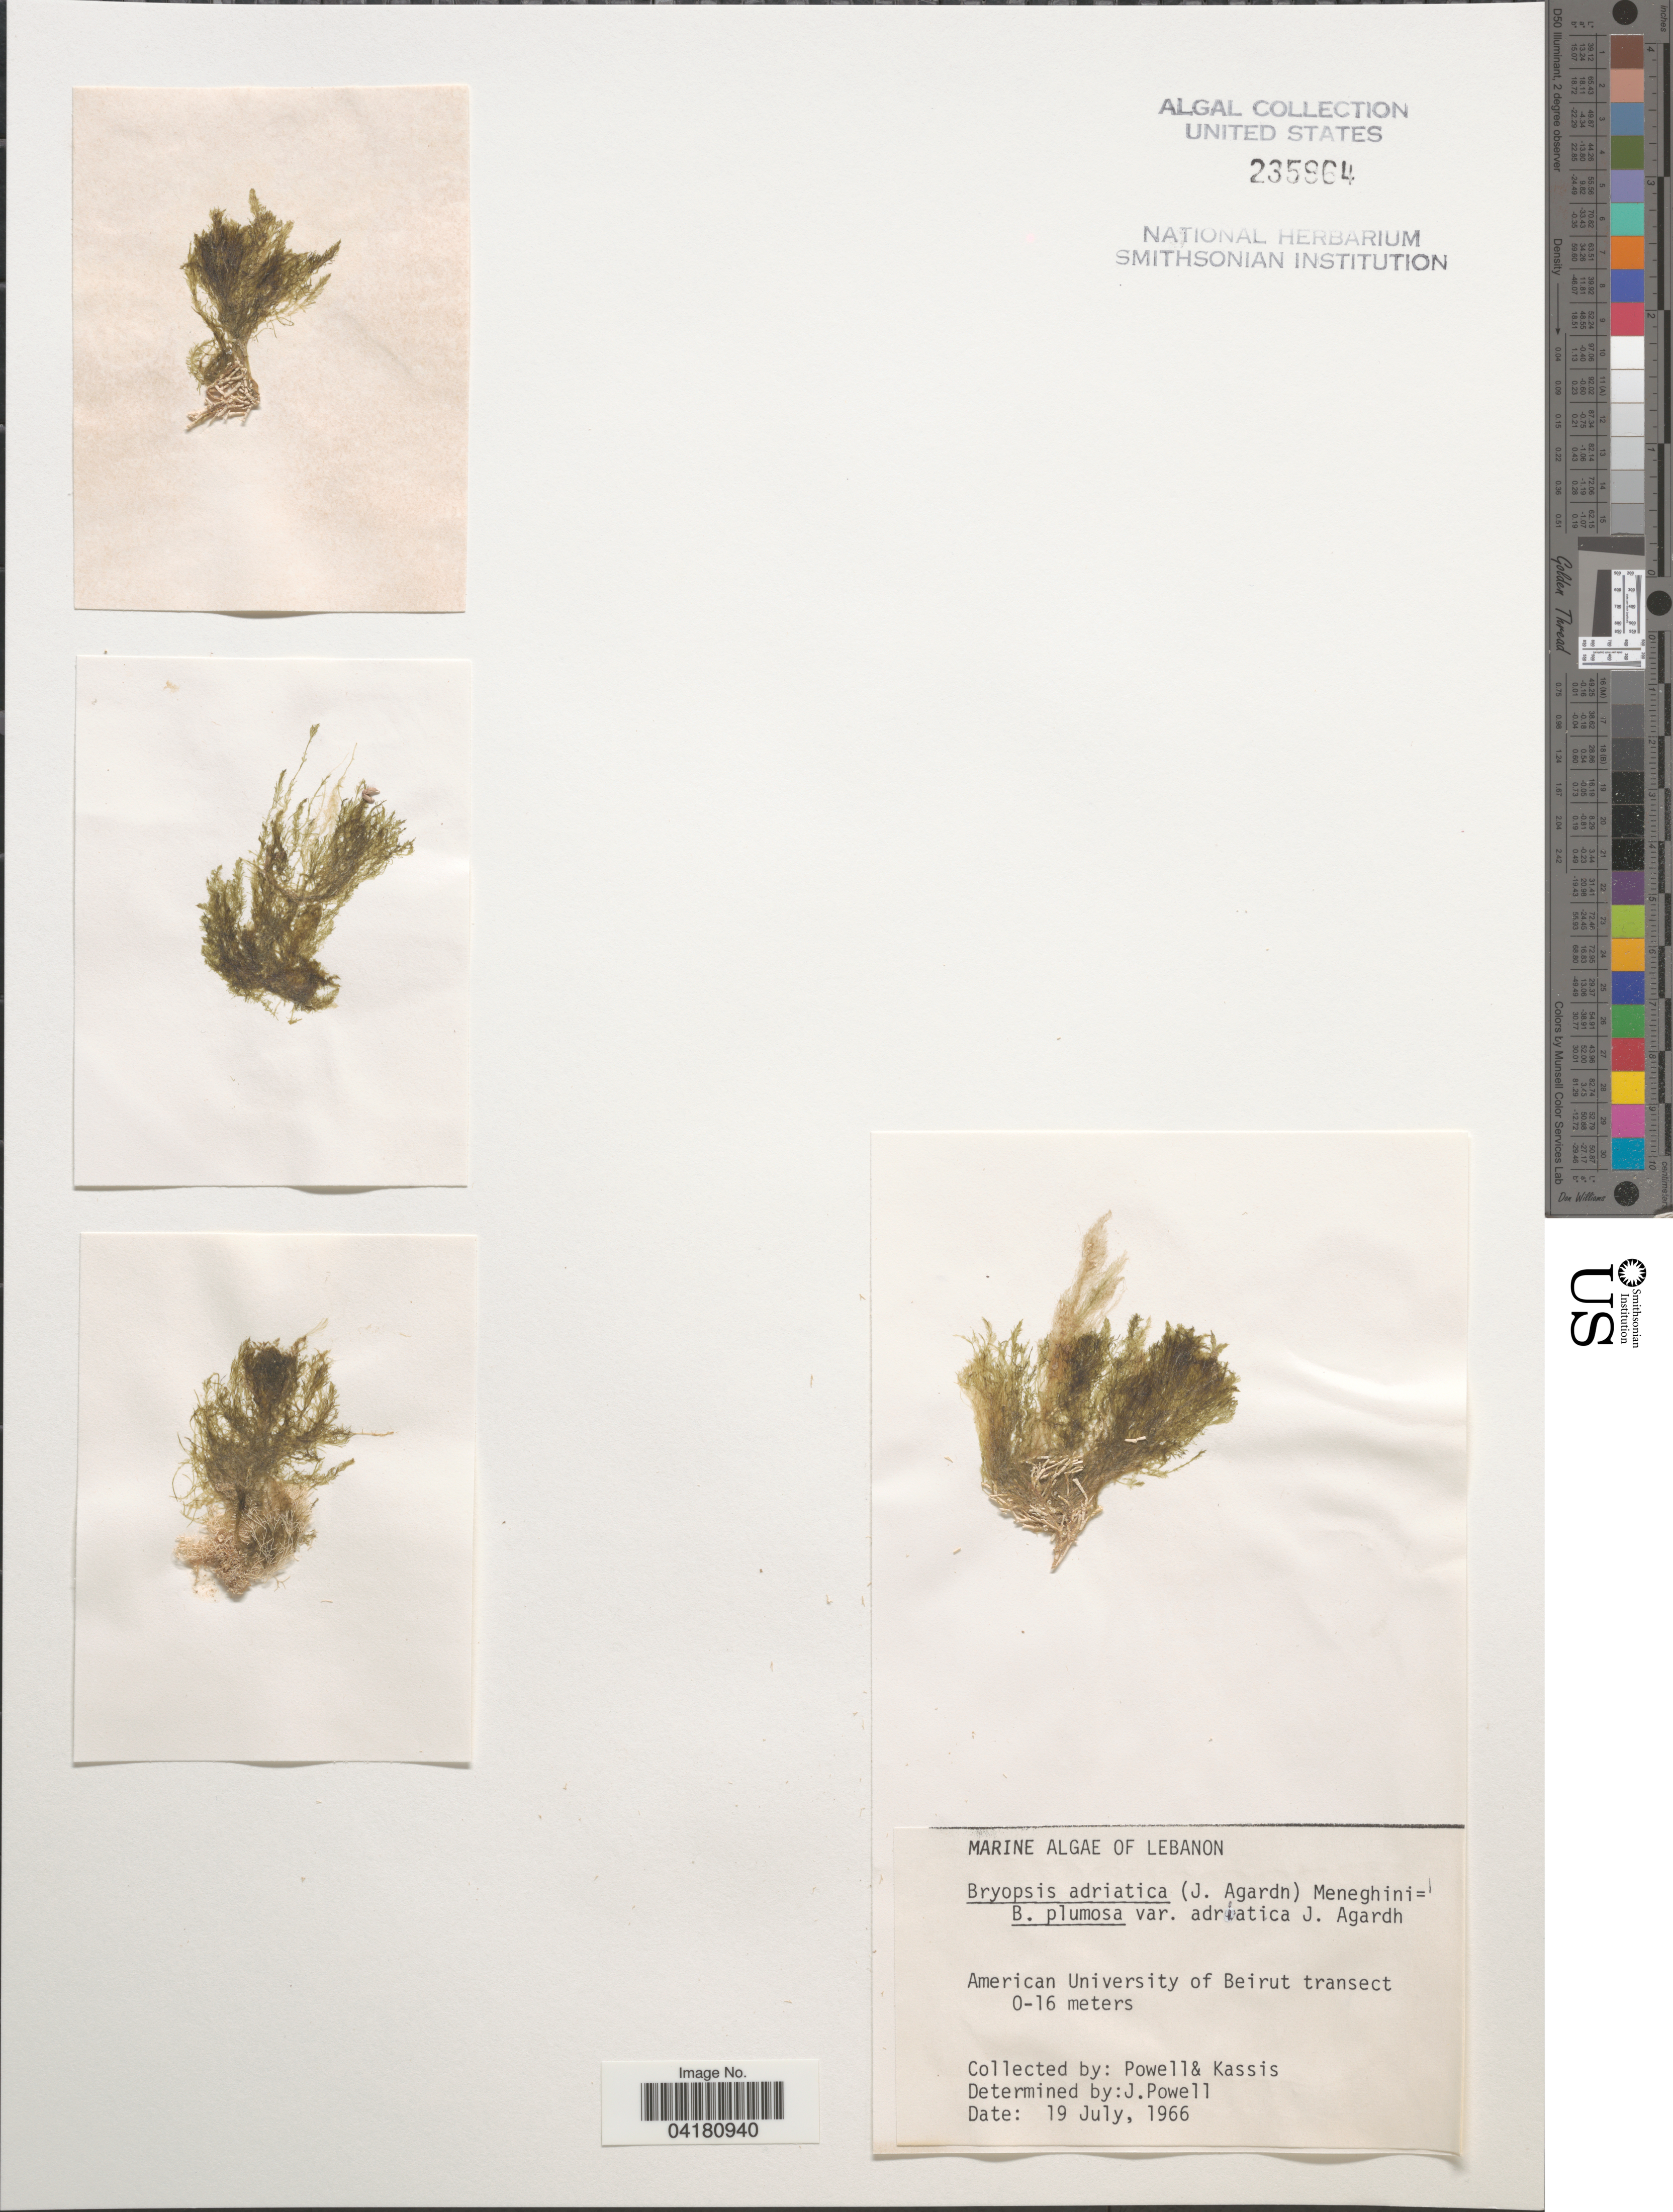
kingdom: Plantae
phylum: Chlorophyta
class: Ulvophyceae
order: Bryopsidales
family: Bryopsidaceae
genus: Bryopsis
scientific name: Bryopsis plumosa var. adriatica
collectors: -. Powell & Kassis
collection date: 1966-07-19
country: Lebanon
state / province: Beyrouth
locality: American University of Beirut transect 0-16 meters.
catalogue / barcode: US 235964